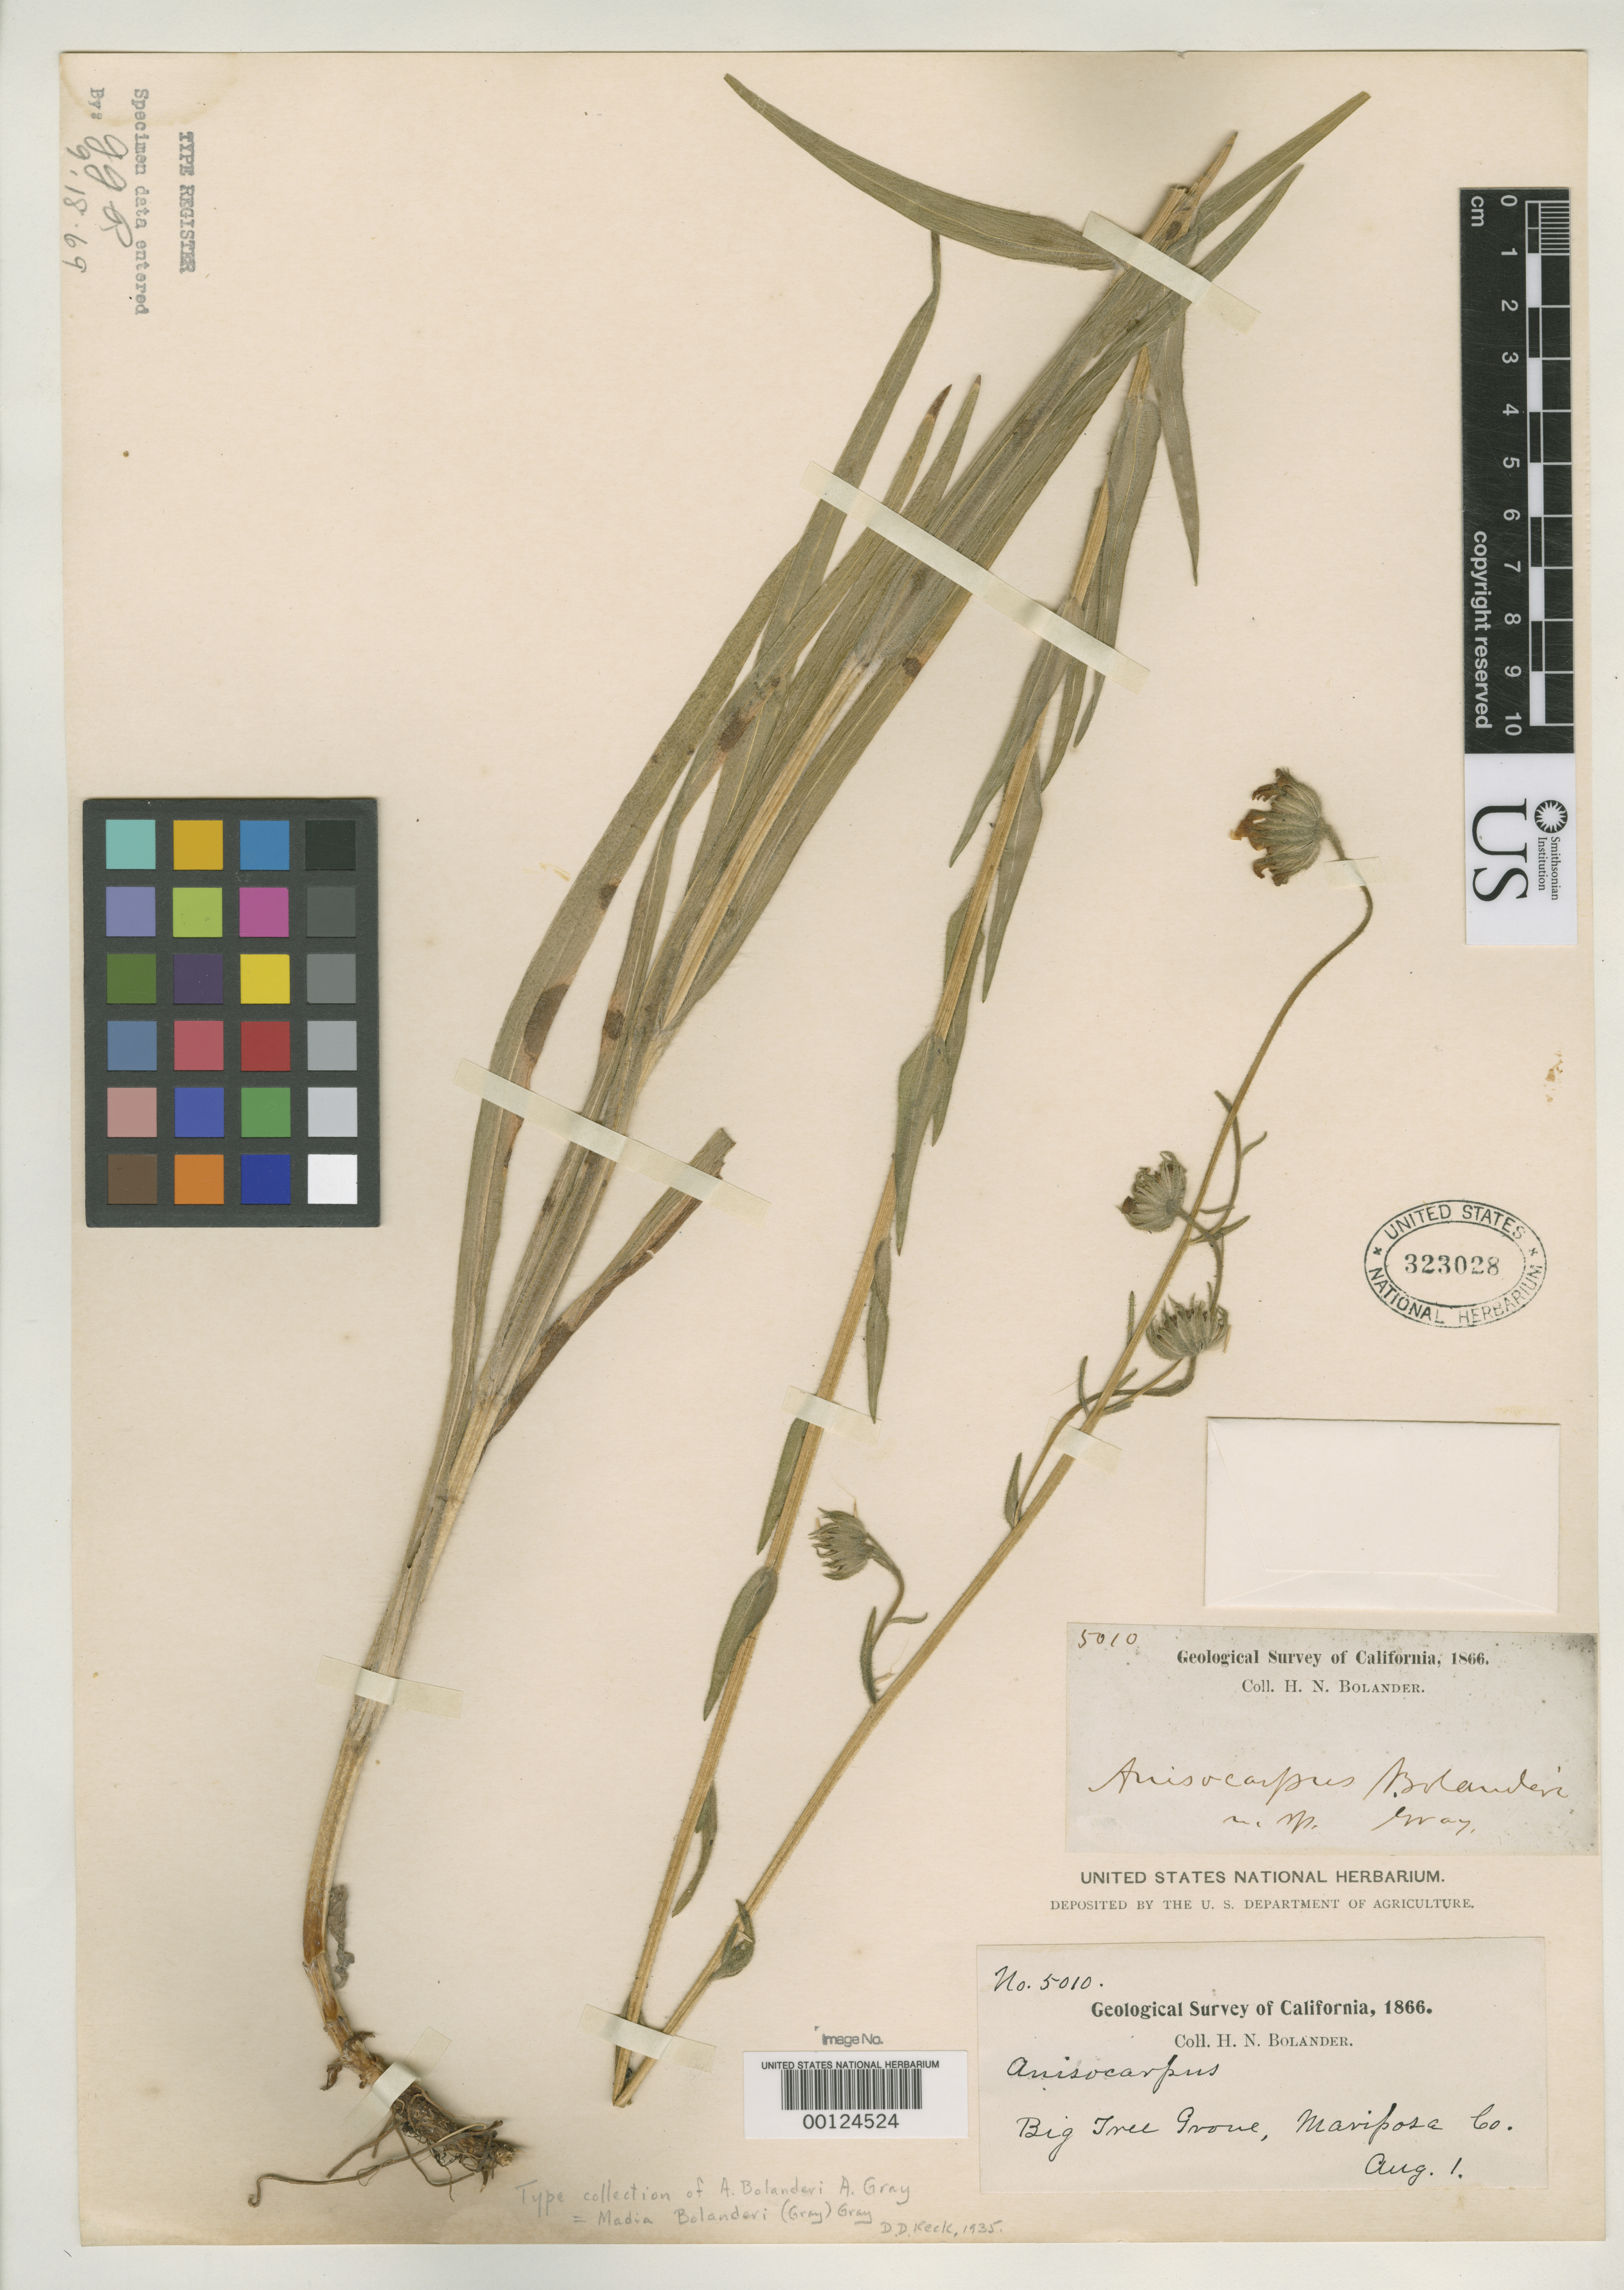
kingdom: Plantae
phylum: Tracheophyta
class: Magnoliopsida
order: Asterales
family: Asteraceae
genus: Anisocarpus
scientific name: Anisocarpus bolanderi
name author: A. Gray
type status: Type Collection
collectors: H. Bolander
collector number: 5010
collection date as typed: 01 Aug 1866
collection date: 1866-08-01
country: United States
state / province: California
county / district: Mariposa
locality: Big Tree Grove.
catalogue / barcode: US 323028